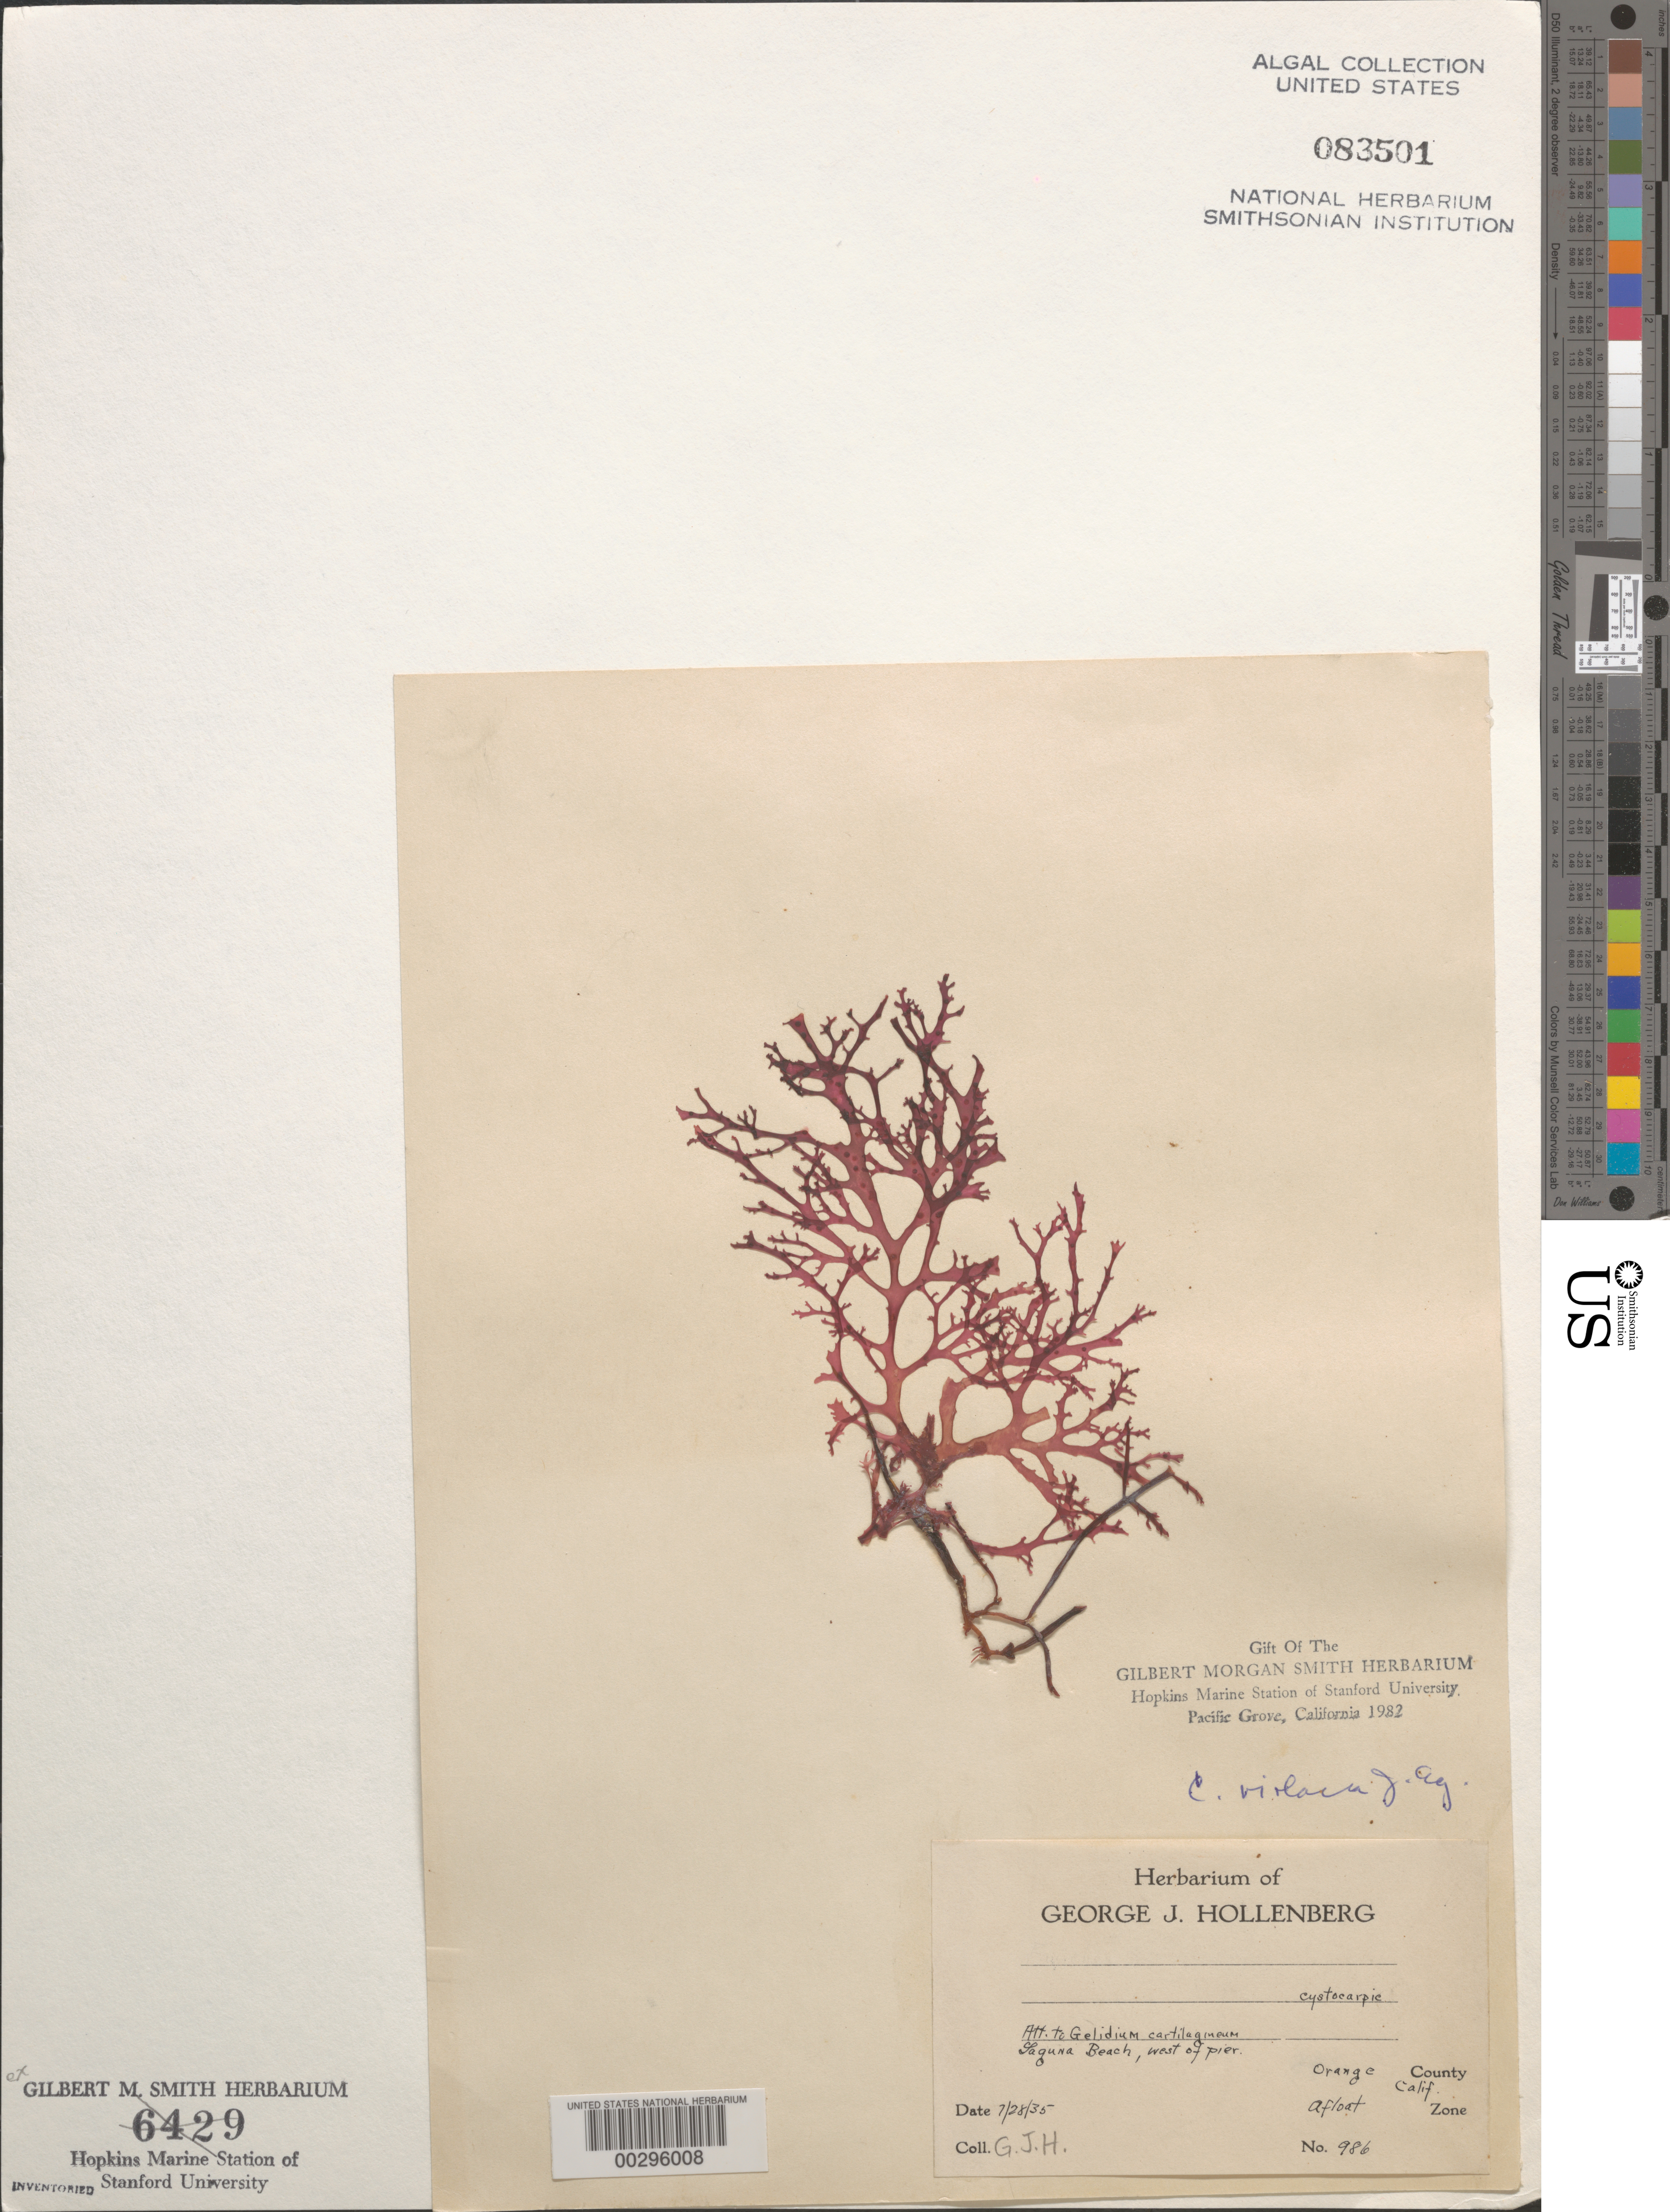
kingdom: Plantae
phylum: Rhodophyta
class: Florideophyceae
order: Gigartinales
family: Kallymeniaceae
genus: Callophyllis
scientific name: Callophyllis violacea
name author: J. Agardh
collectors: G. Hollenberg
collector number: GJH 986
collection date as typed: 28 Jul 1935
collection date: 1935-07-28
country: United States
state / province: California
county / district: Orange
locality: Laguna Beach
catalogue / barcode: US 83501